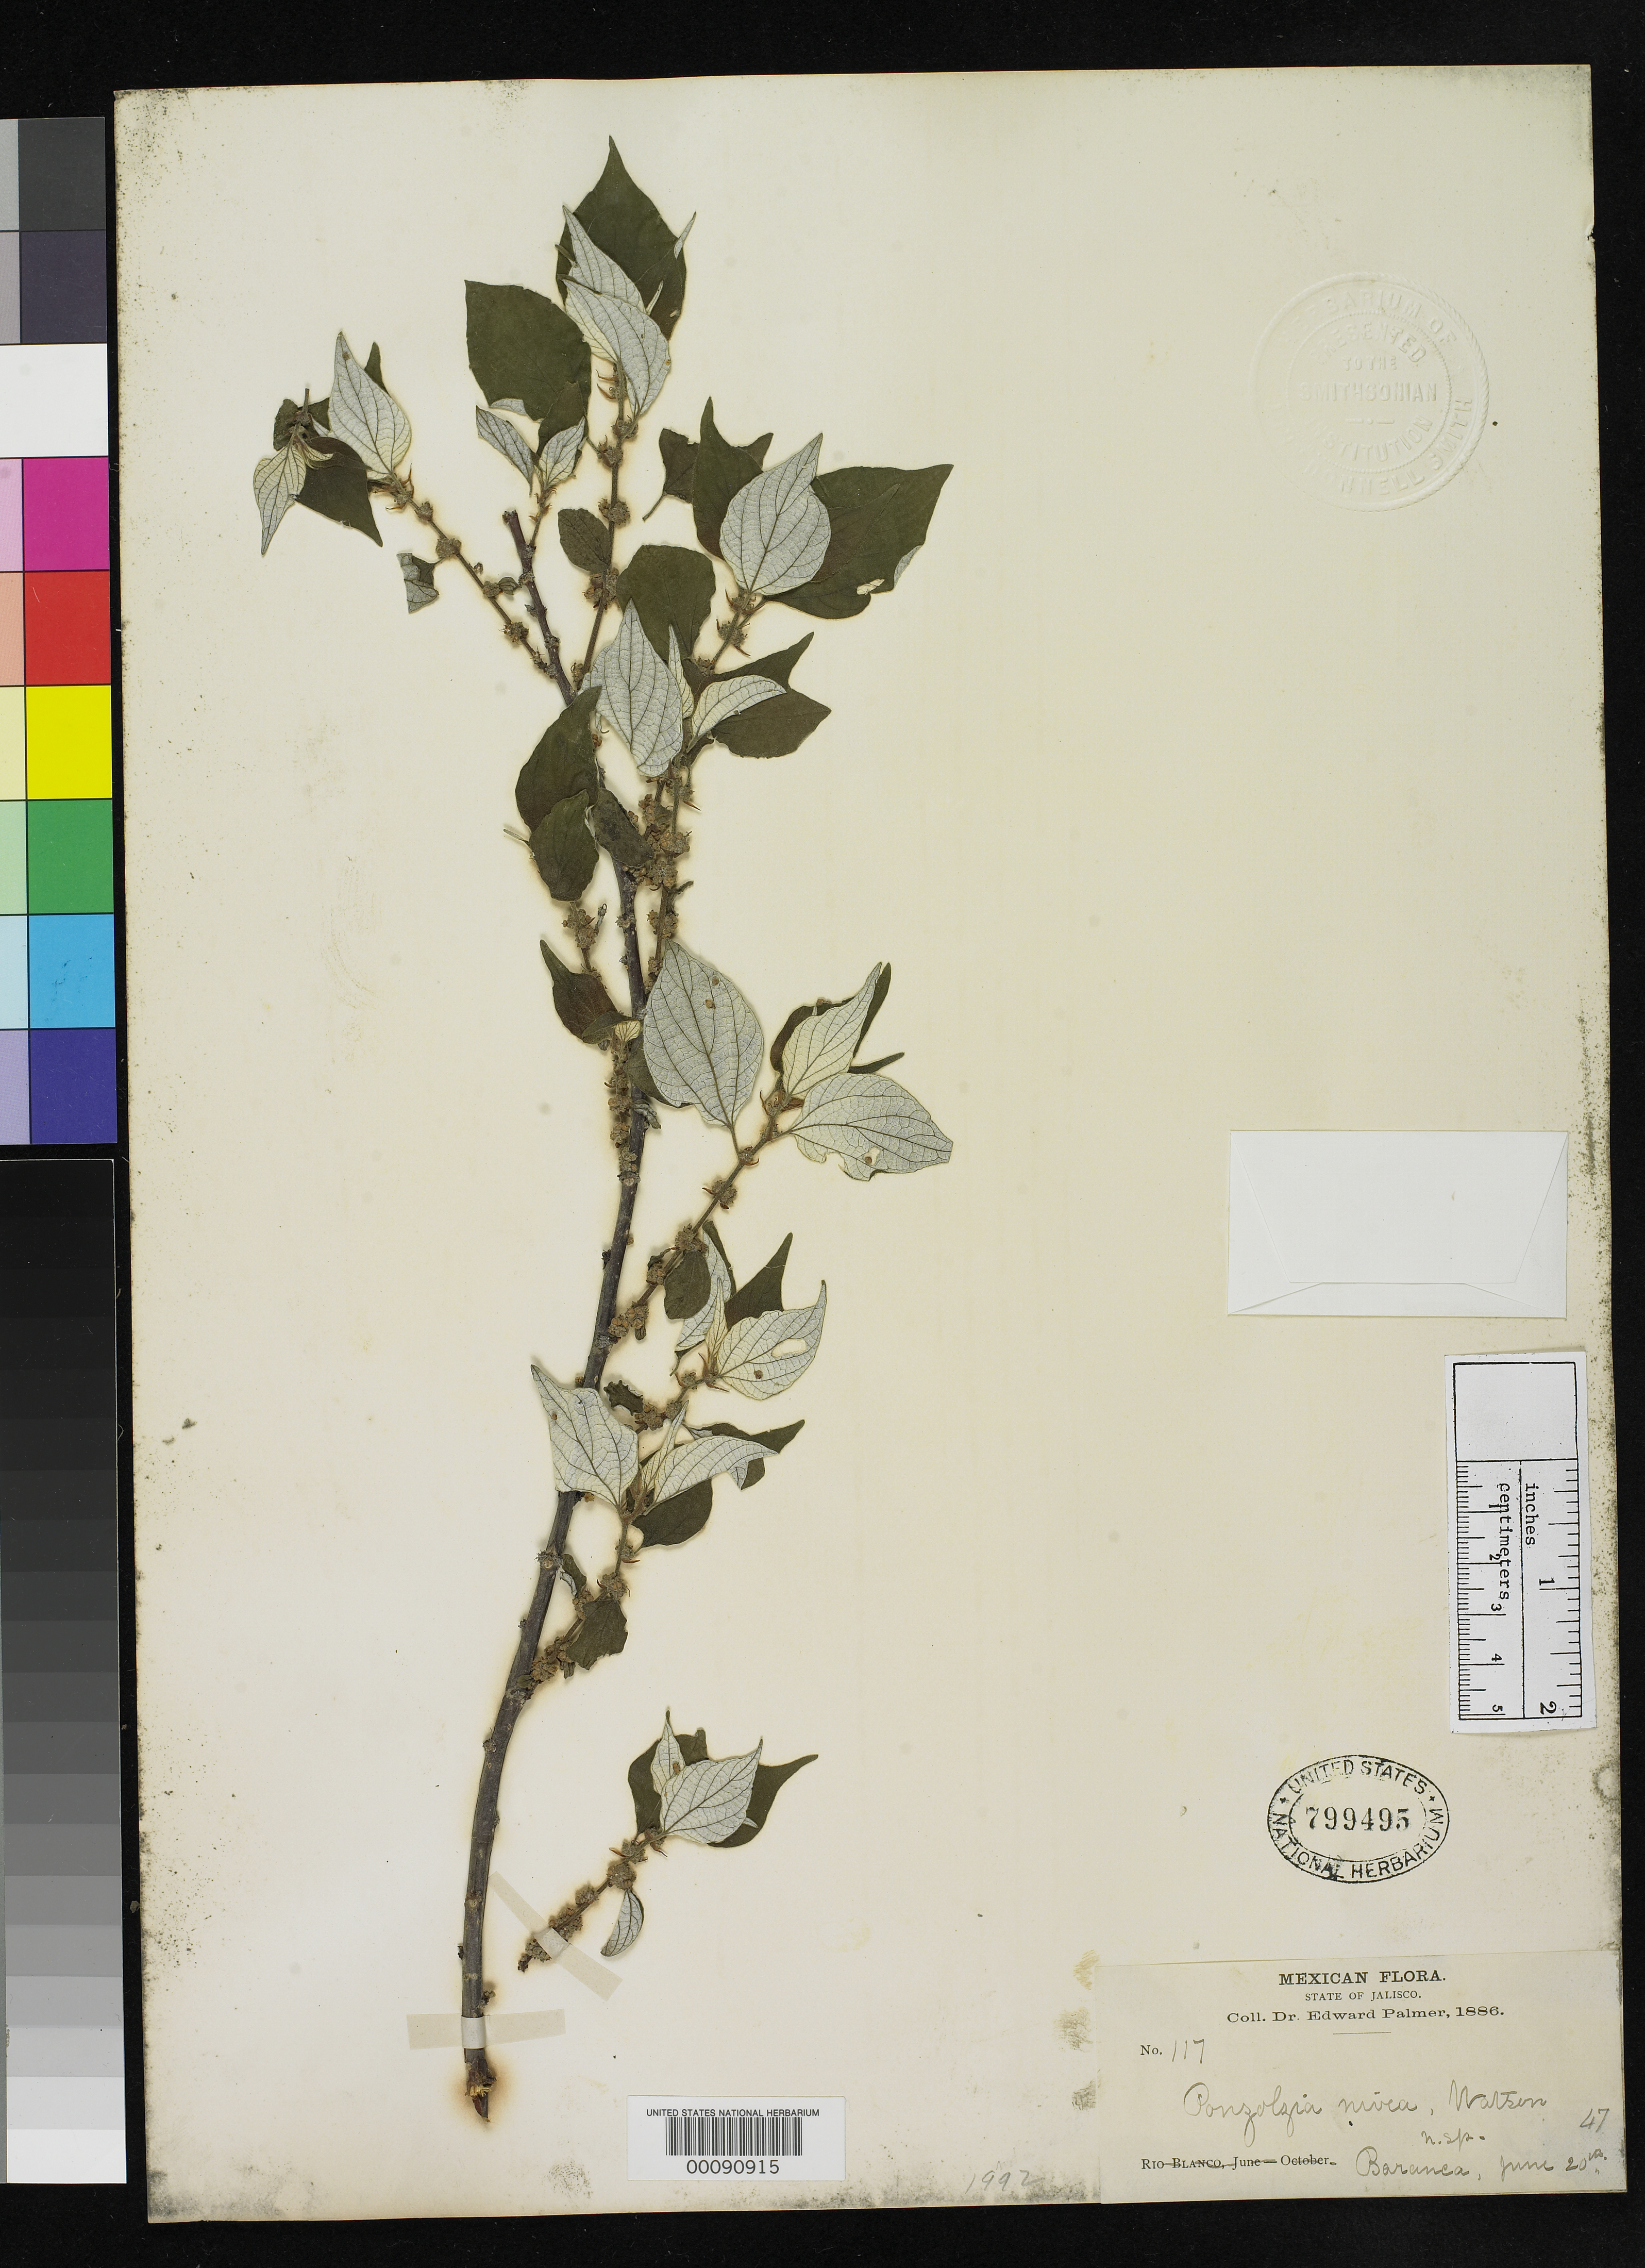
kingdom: Plantae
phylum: Tracheophyta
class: Magnoliopsida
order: Rosales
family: Urticaceae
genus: Pouzolzia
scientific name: Pouzolzia nivea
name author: S. Watson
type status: Type Collection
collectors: E. Palmer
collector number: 117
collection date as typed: Jun 1886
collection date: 1886-06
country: Mexico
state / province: Jalisco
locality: Barranca.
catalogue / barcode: US 799495